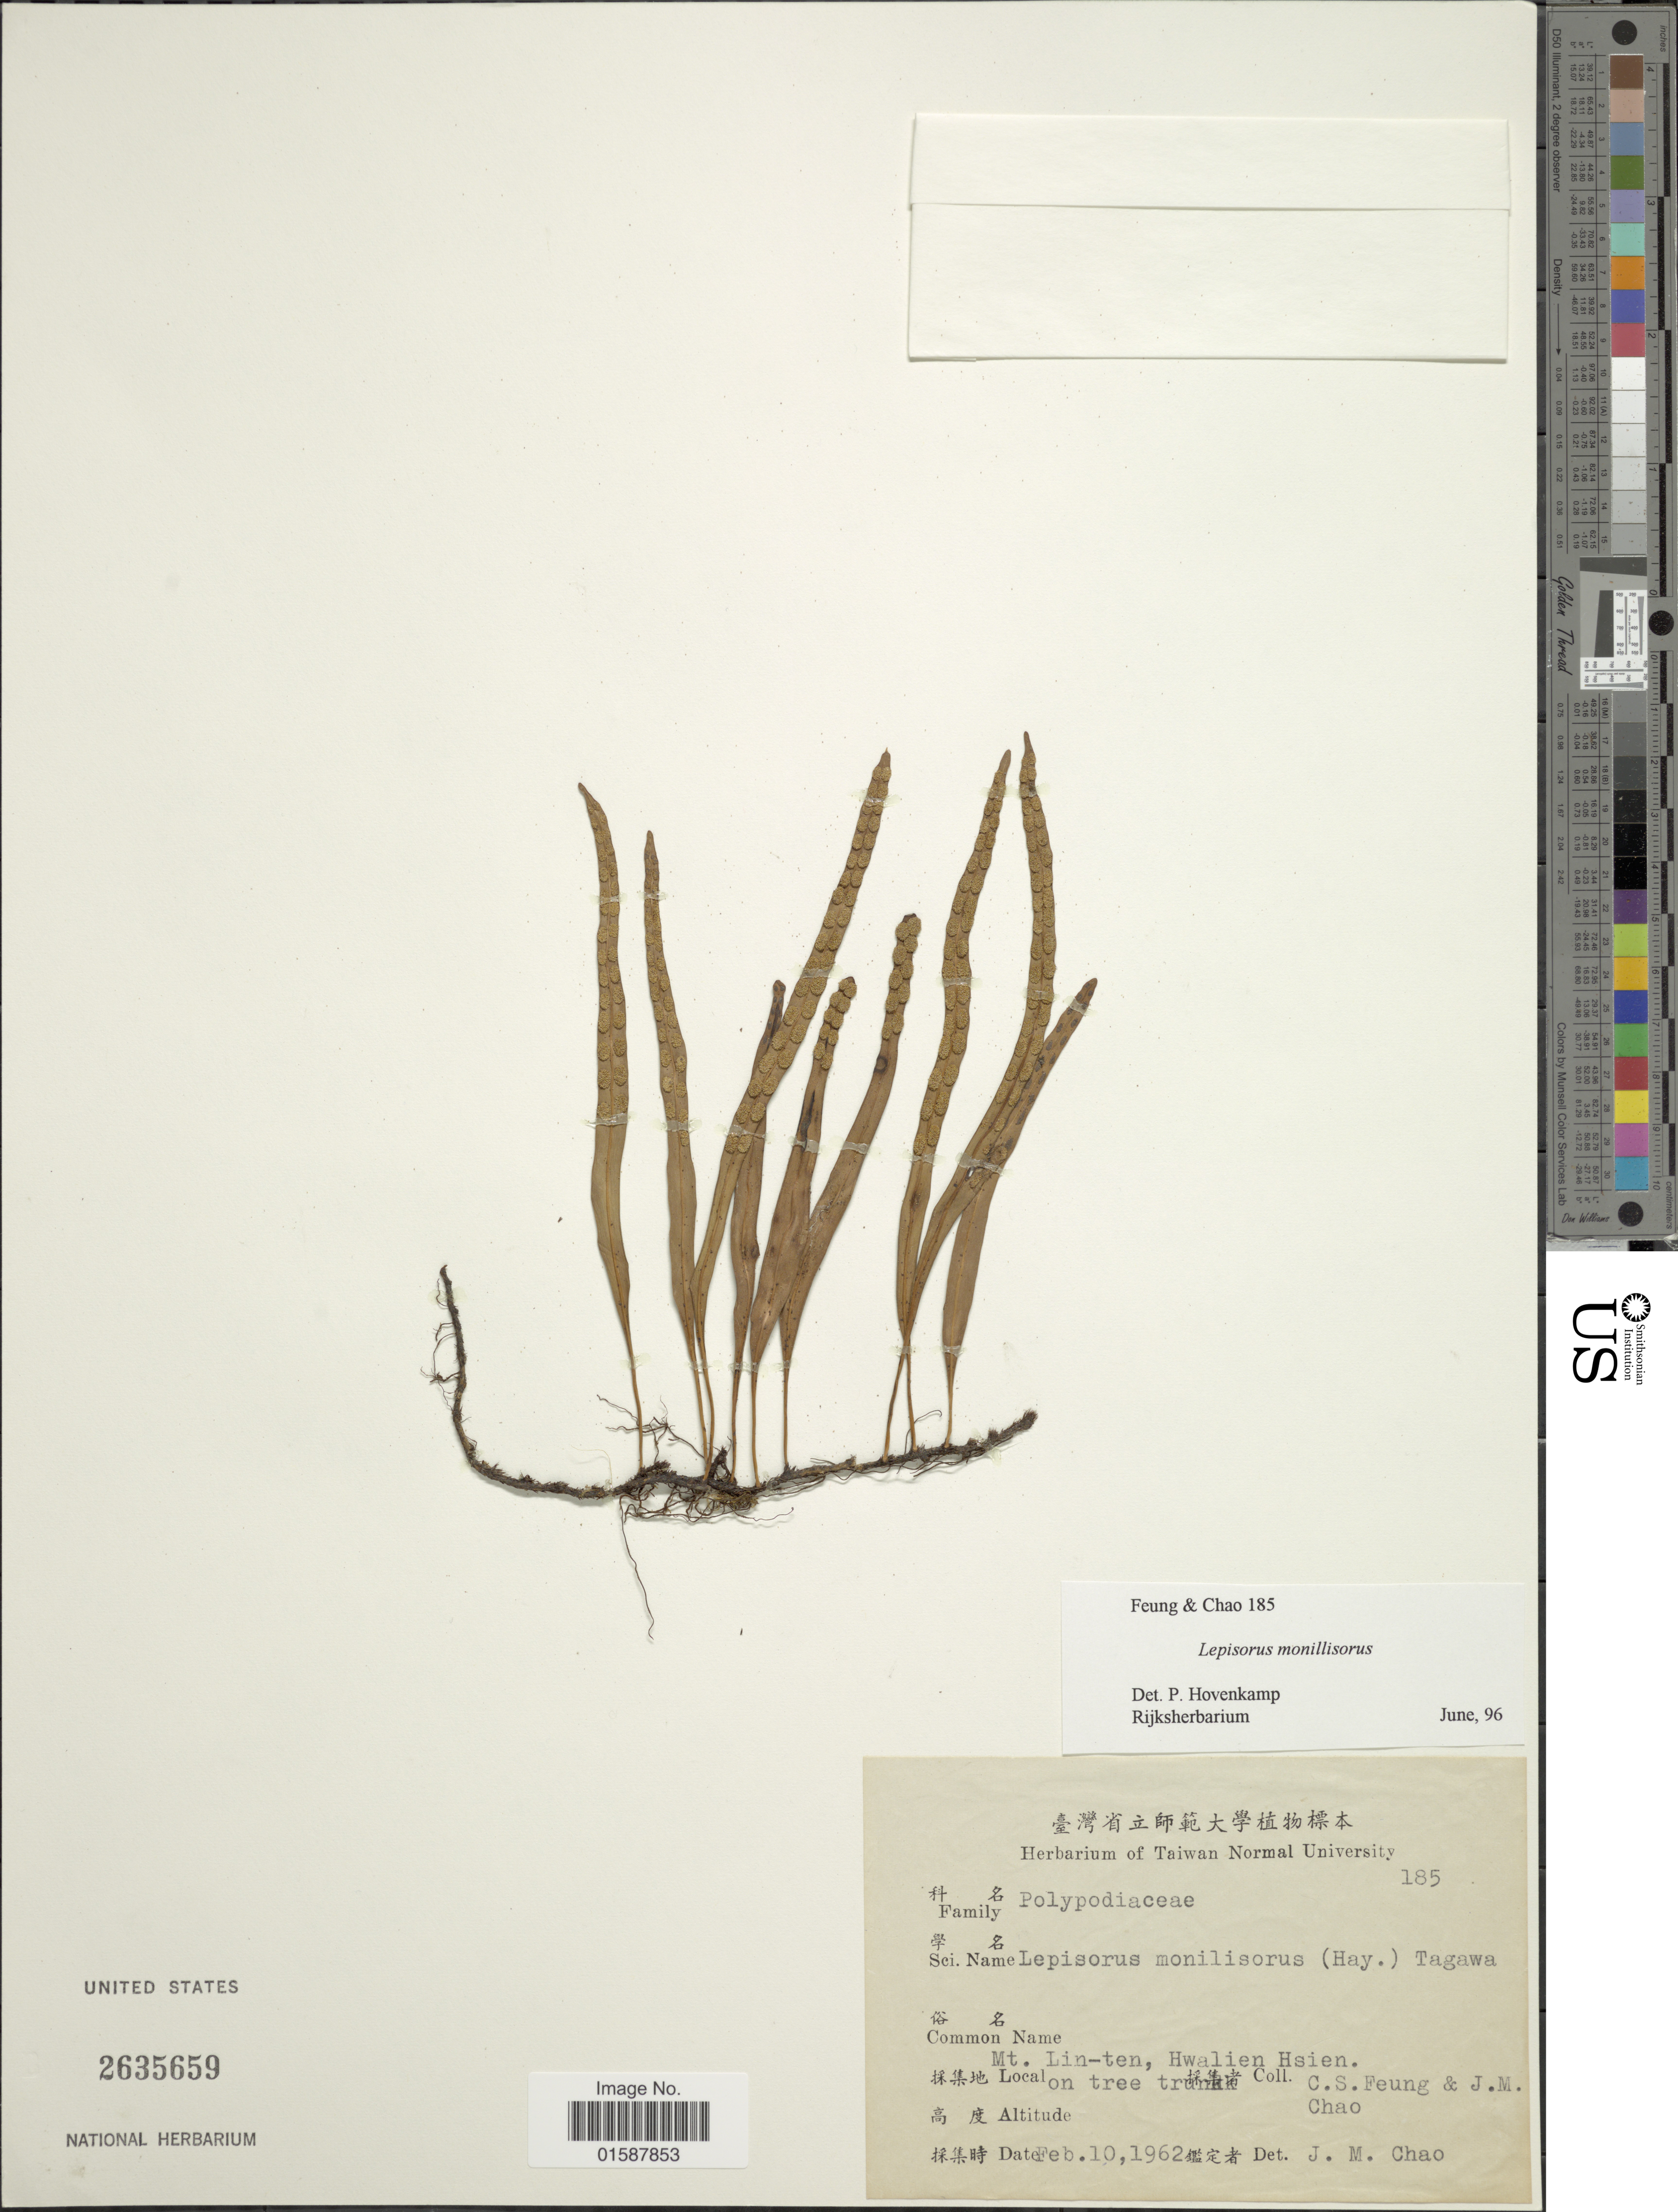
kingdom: Plantae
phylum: Tracheophyta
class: Polypodiopsida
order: Polypodiales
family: Polypodiaceae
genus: Lepisorus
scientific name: Lepisorus monilisorus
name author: (Hayata) Tagawa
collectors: C. Feung & J. Chao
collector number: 185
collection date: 1962-02-10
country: Taiwan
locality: Mt. Lin-ten, Hwalien Hsien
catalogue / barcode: US 2635659